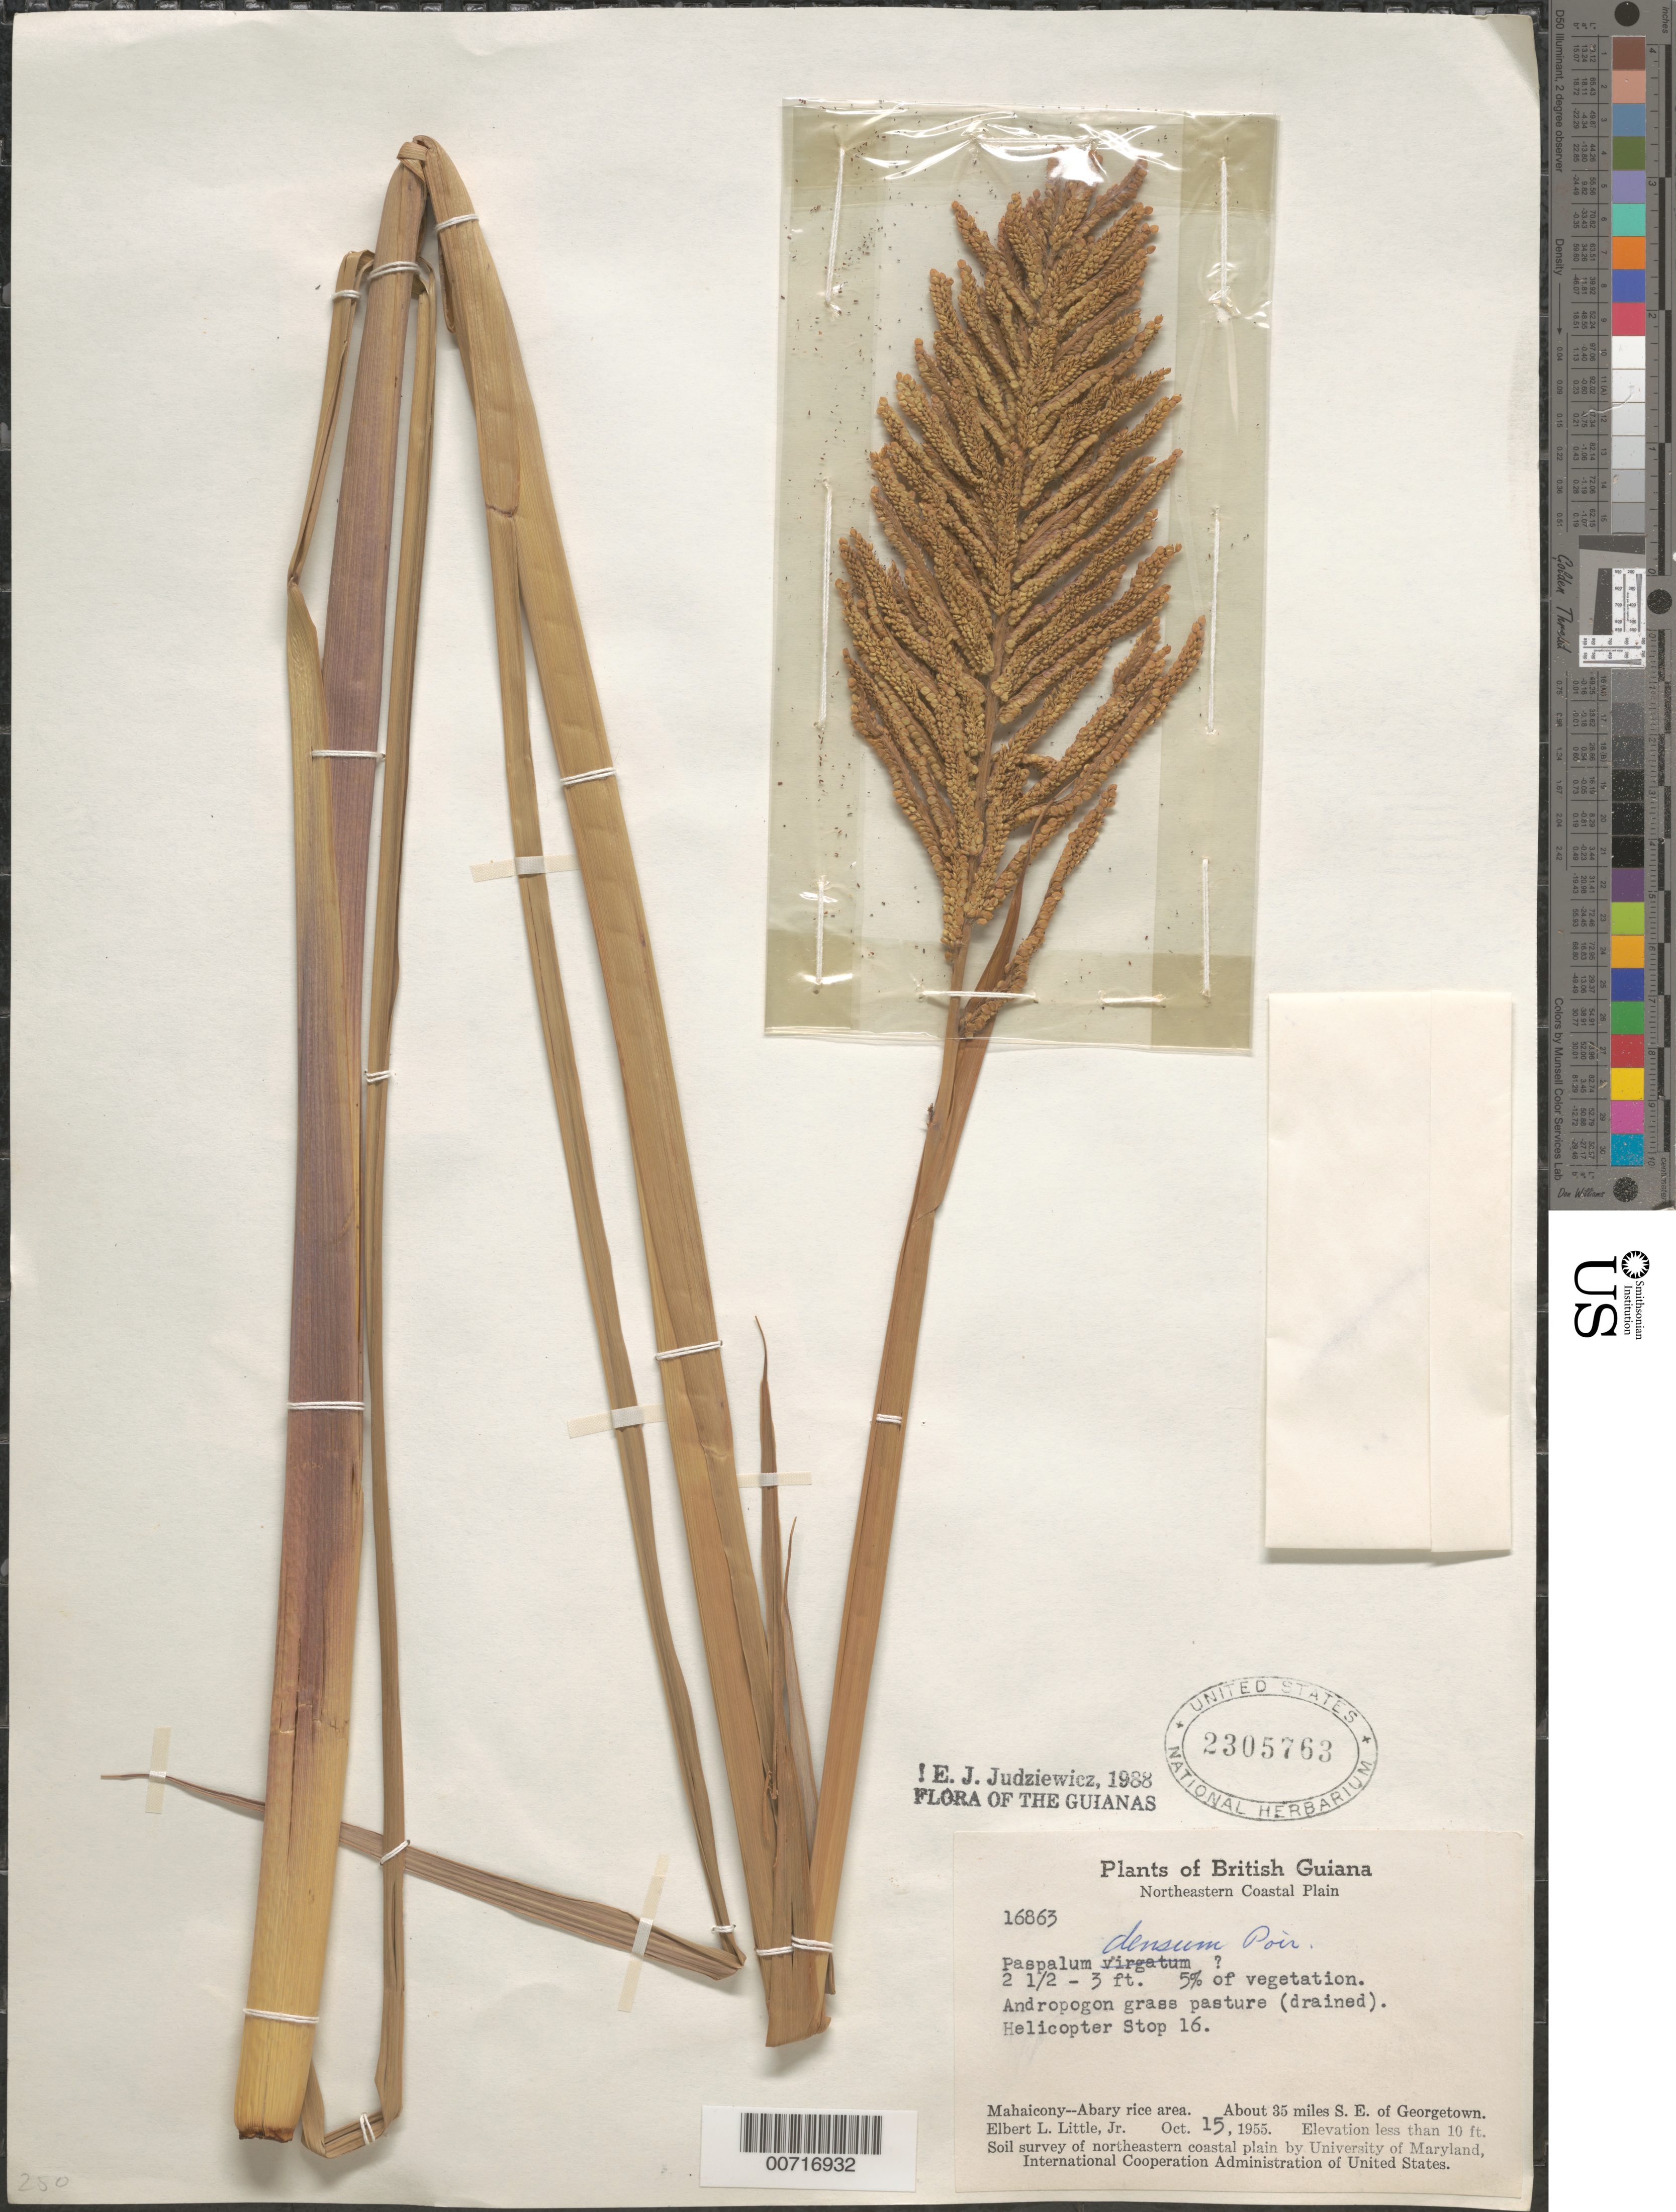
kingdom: Plantae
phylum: Tracheophyta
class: Liliopsida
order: Poales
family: Poaceae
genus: Paspalum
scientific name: Paspalum pensum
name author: Poir.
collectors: E. L. Little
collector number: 16863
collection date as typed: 15-Oct-55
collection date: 1955-10-15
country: Guyana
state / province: Mahaica-Berbice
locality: Mahaicony-Abary rice area, E bank Demerara R., about 35 mi. SE of Georgetown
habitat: Andropogon grass pasture, drained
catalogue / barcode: US 2305763